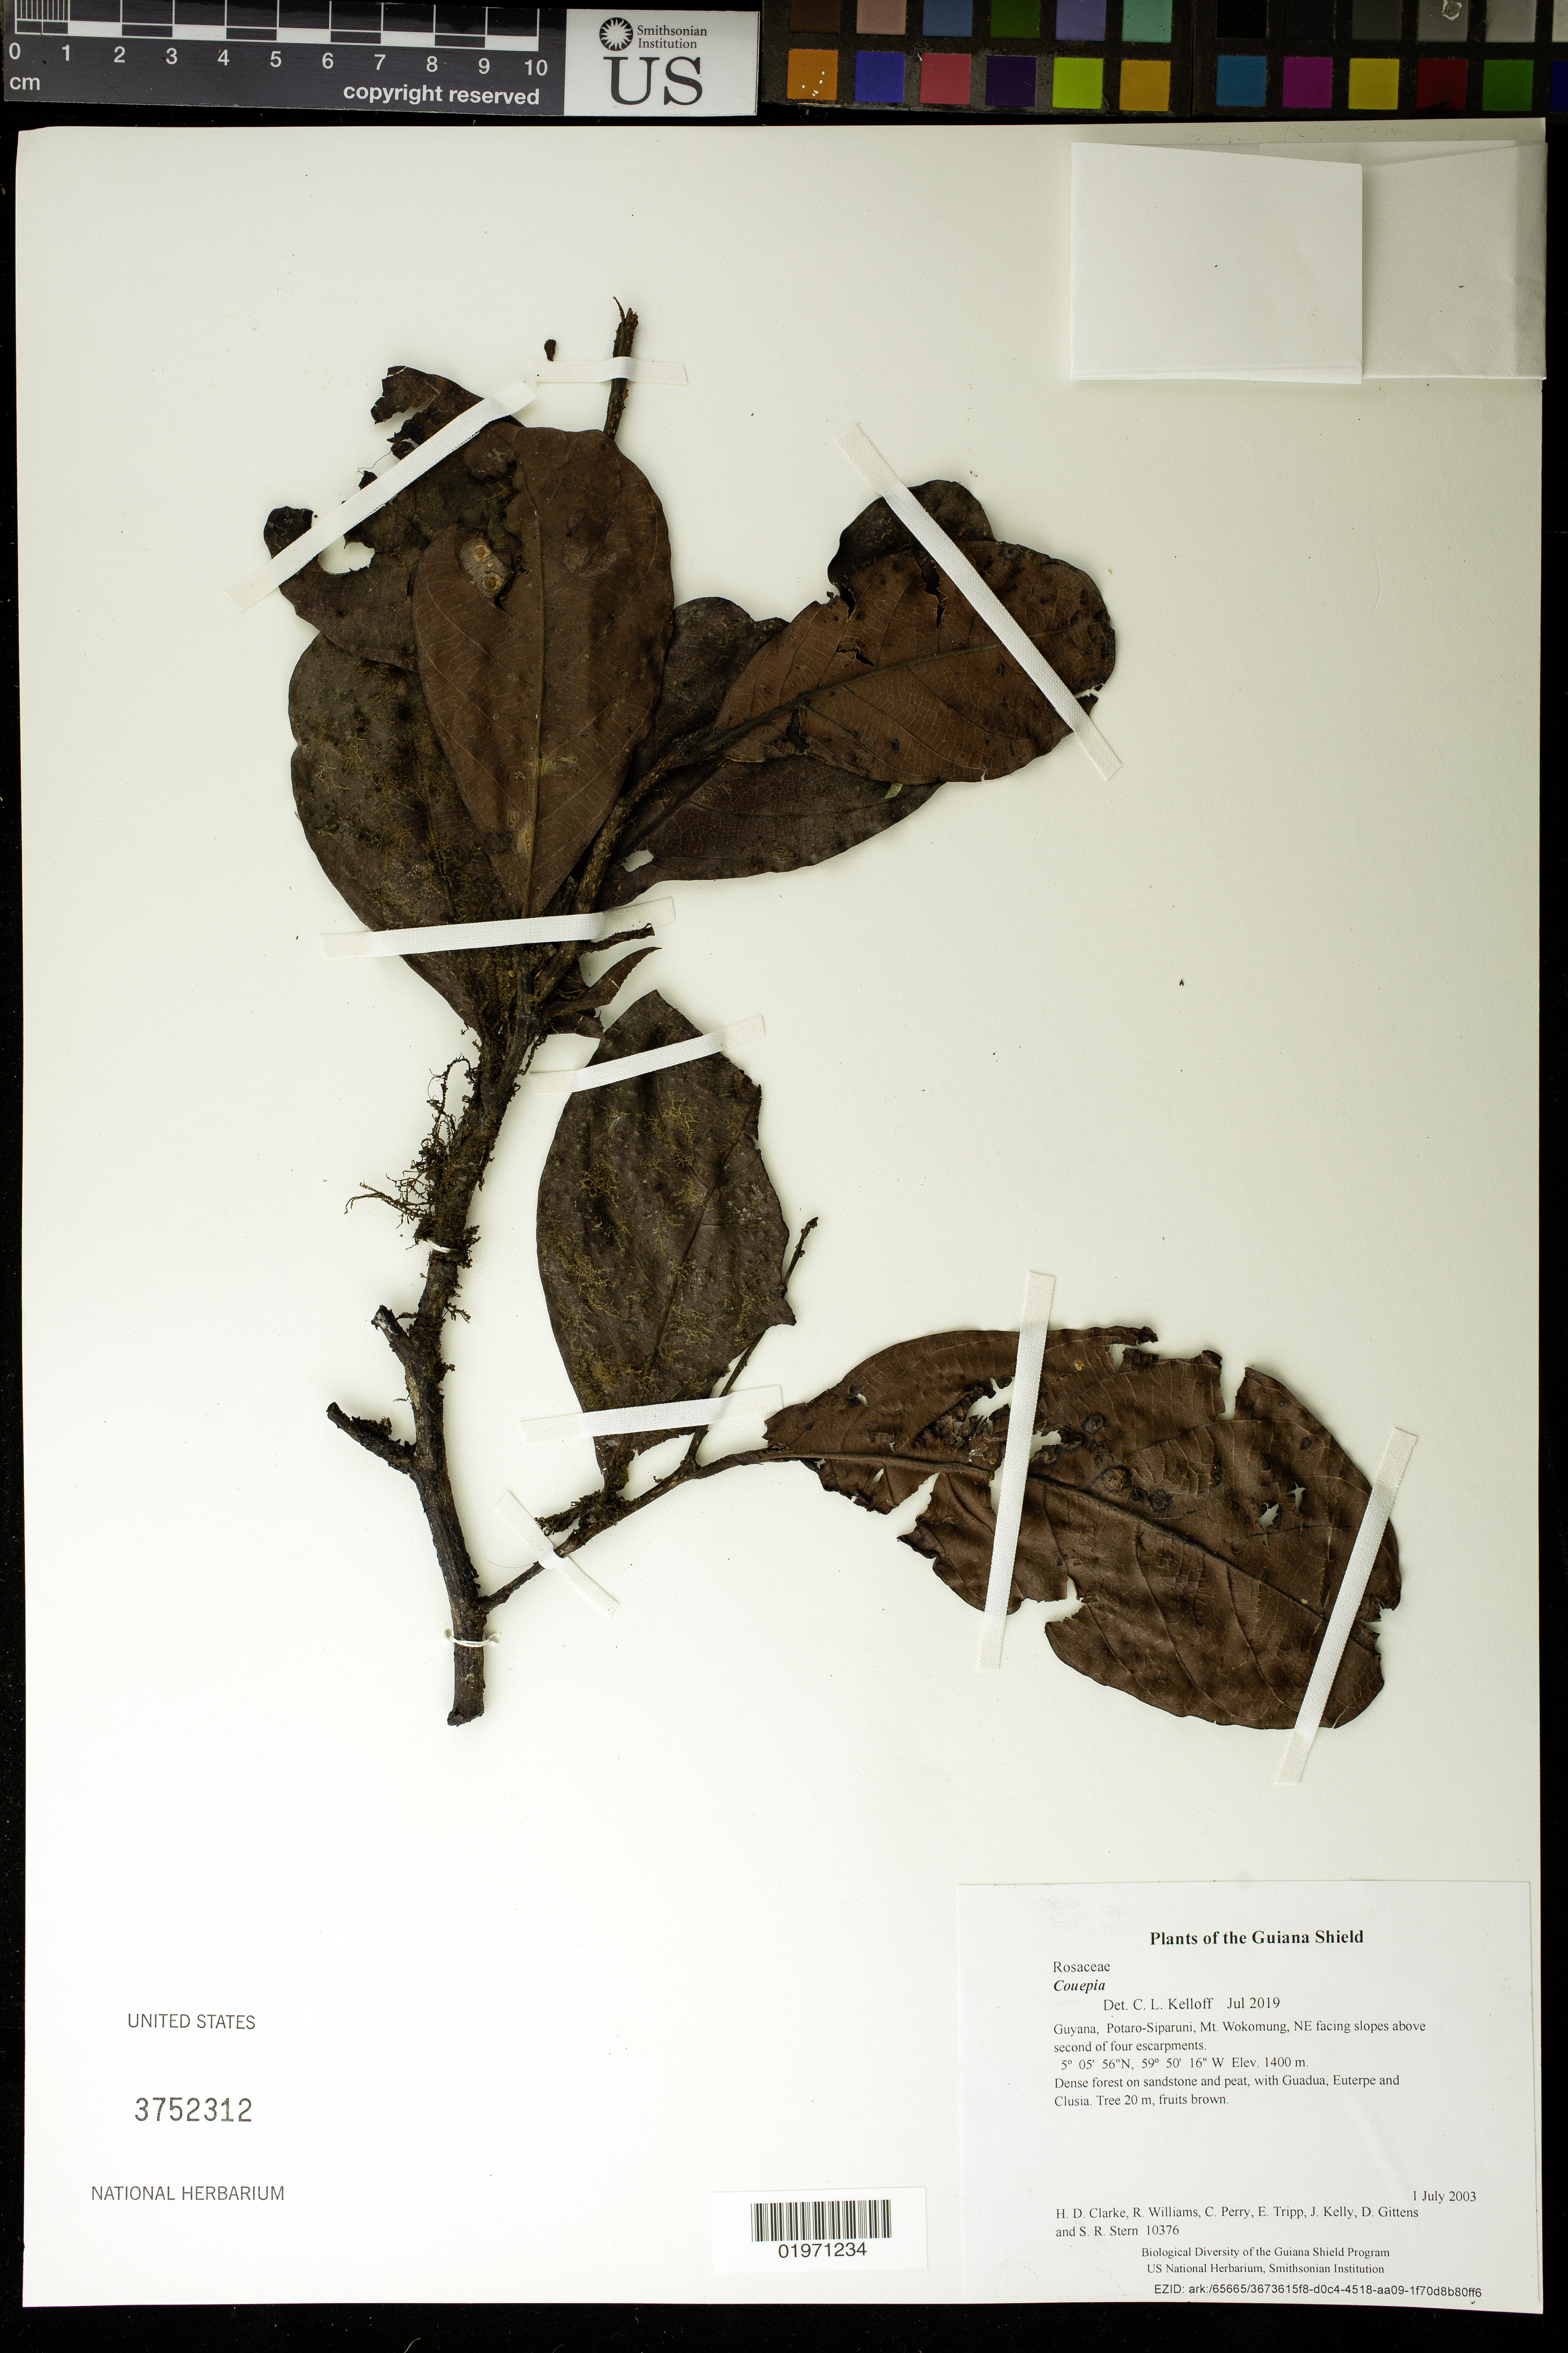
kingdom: Plantae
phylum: Tracheophyta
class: Magnoliopsida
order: Malpighiales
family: Chrysobalanaceae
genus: Couepia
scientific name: Couepia sp.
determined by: Kelloff, C. L.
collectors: H. D. Clarke, R. Williams, C. Perry, E. Tripp, J. Kelly, D. Gittens & S. R. Stern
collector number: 10376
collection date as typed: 1 July 2003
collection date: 2003-07-01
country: Guyana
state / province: Potaro-Siparuni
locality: Mt. Wokomung, NE facing slopes above second of four escarpments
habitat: Dense forest on sandstone and peat, with Guadua, Euterpe and Clusia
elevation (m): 1400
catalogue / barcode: US 3752312